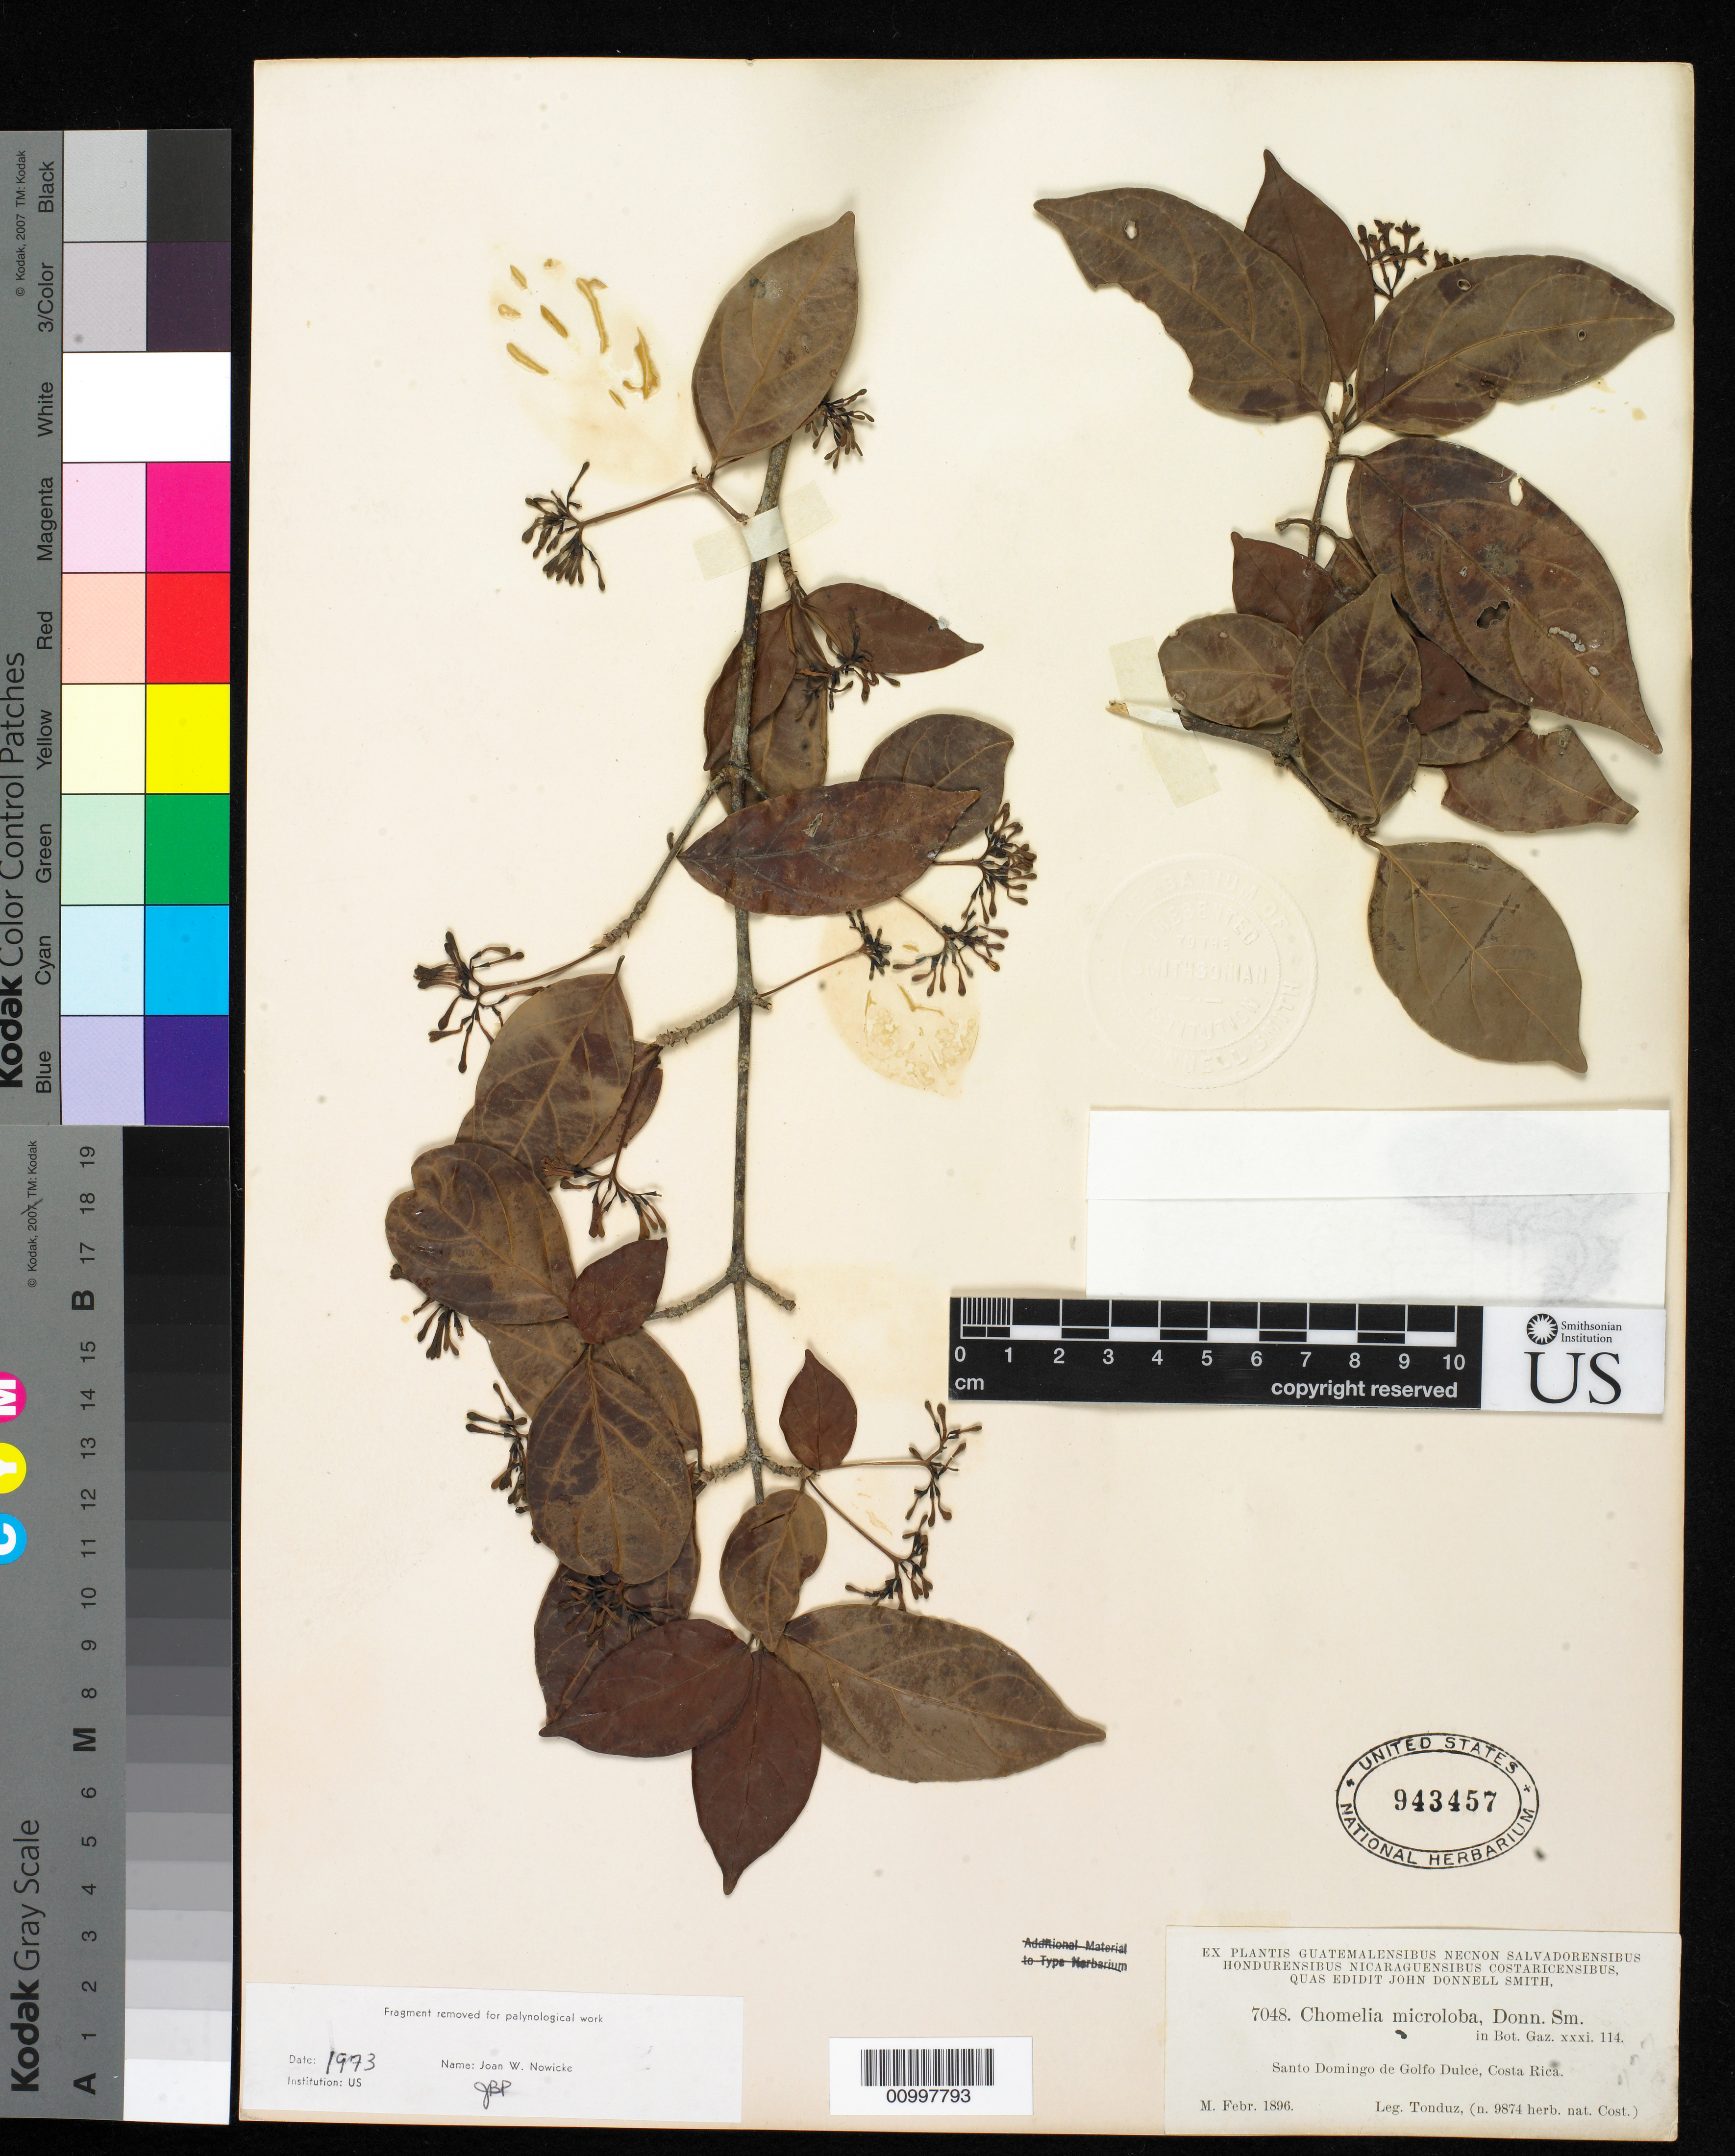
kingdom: Plantae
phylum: Tracheophyta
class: Magnoliopsida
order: Gentianales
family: Rubiaceae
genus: Chomelia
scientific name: Chomelia microloba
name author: Donn. Sm.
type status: Type Collection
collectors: A. Tonduz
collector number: J.D.S. 7048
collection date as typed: Feb 1896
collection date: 1896-02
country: Costa Rica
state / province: Puntarenas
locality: Santo Domingo de Golfo Dulce.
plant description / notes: One of four specimens ex John Donnell Smith herbarium (USNH 943457, 943458, 943459, 943460).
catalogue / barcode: US 943457